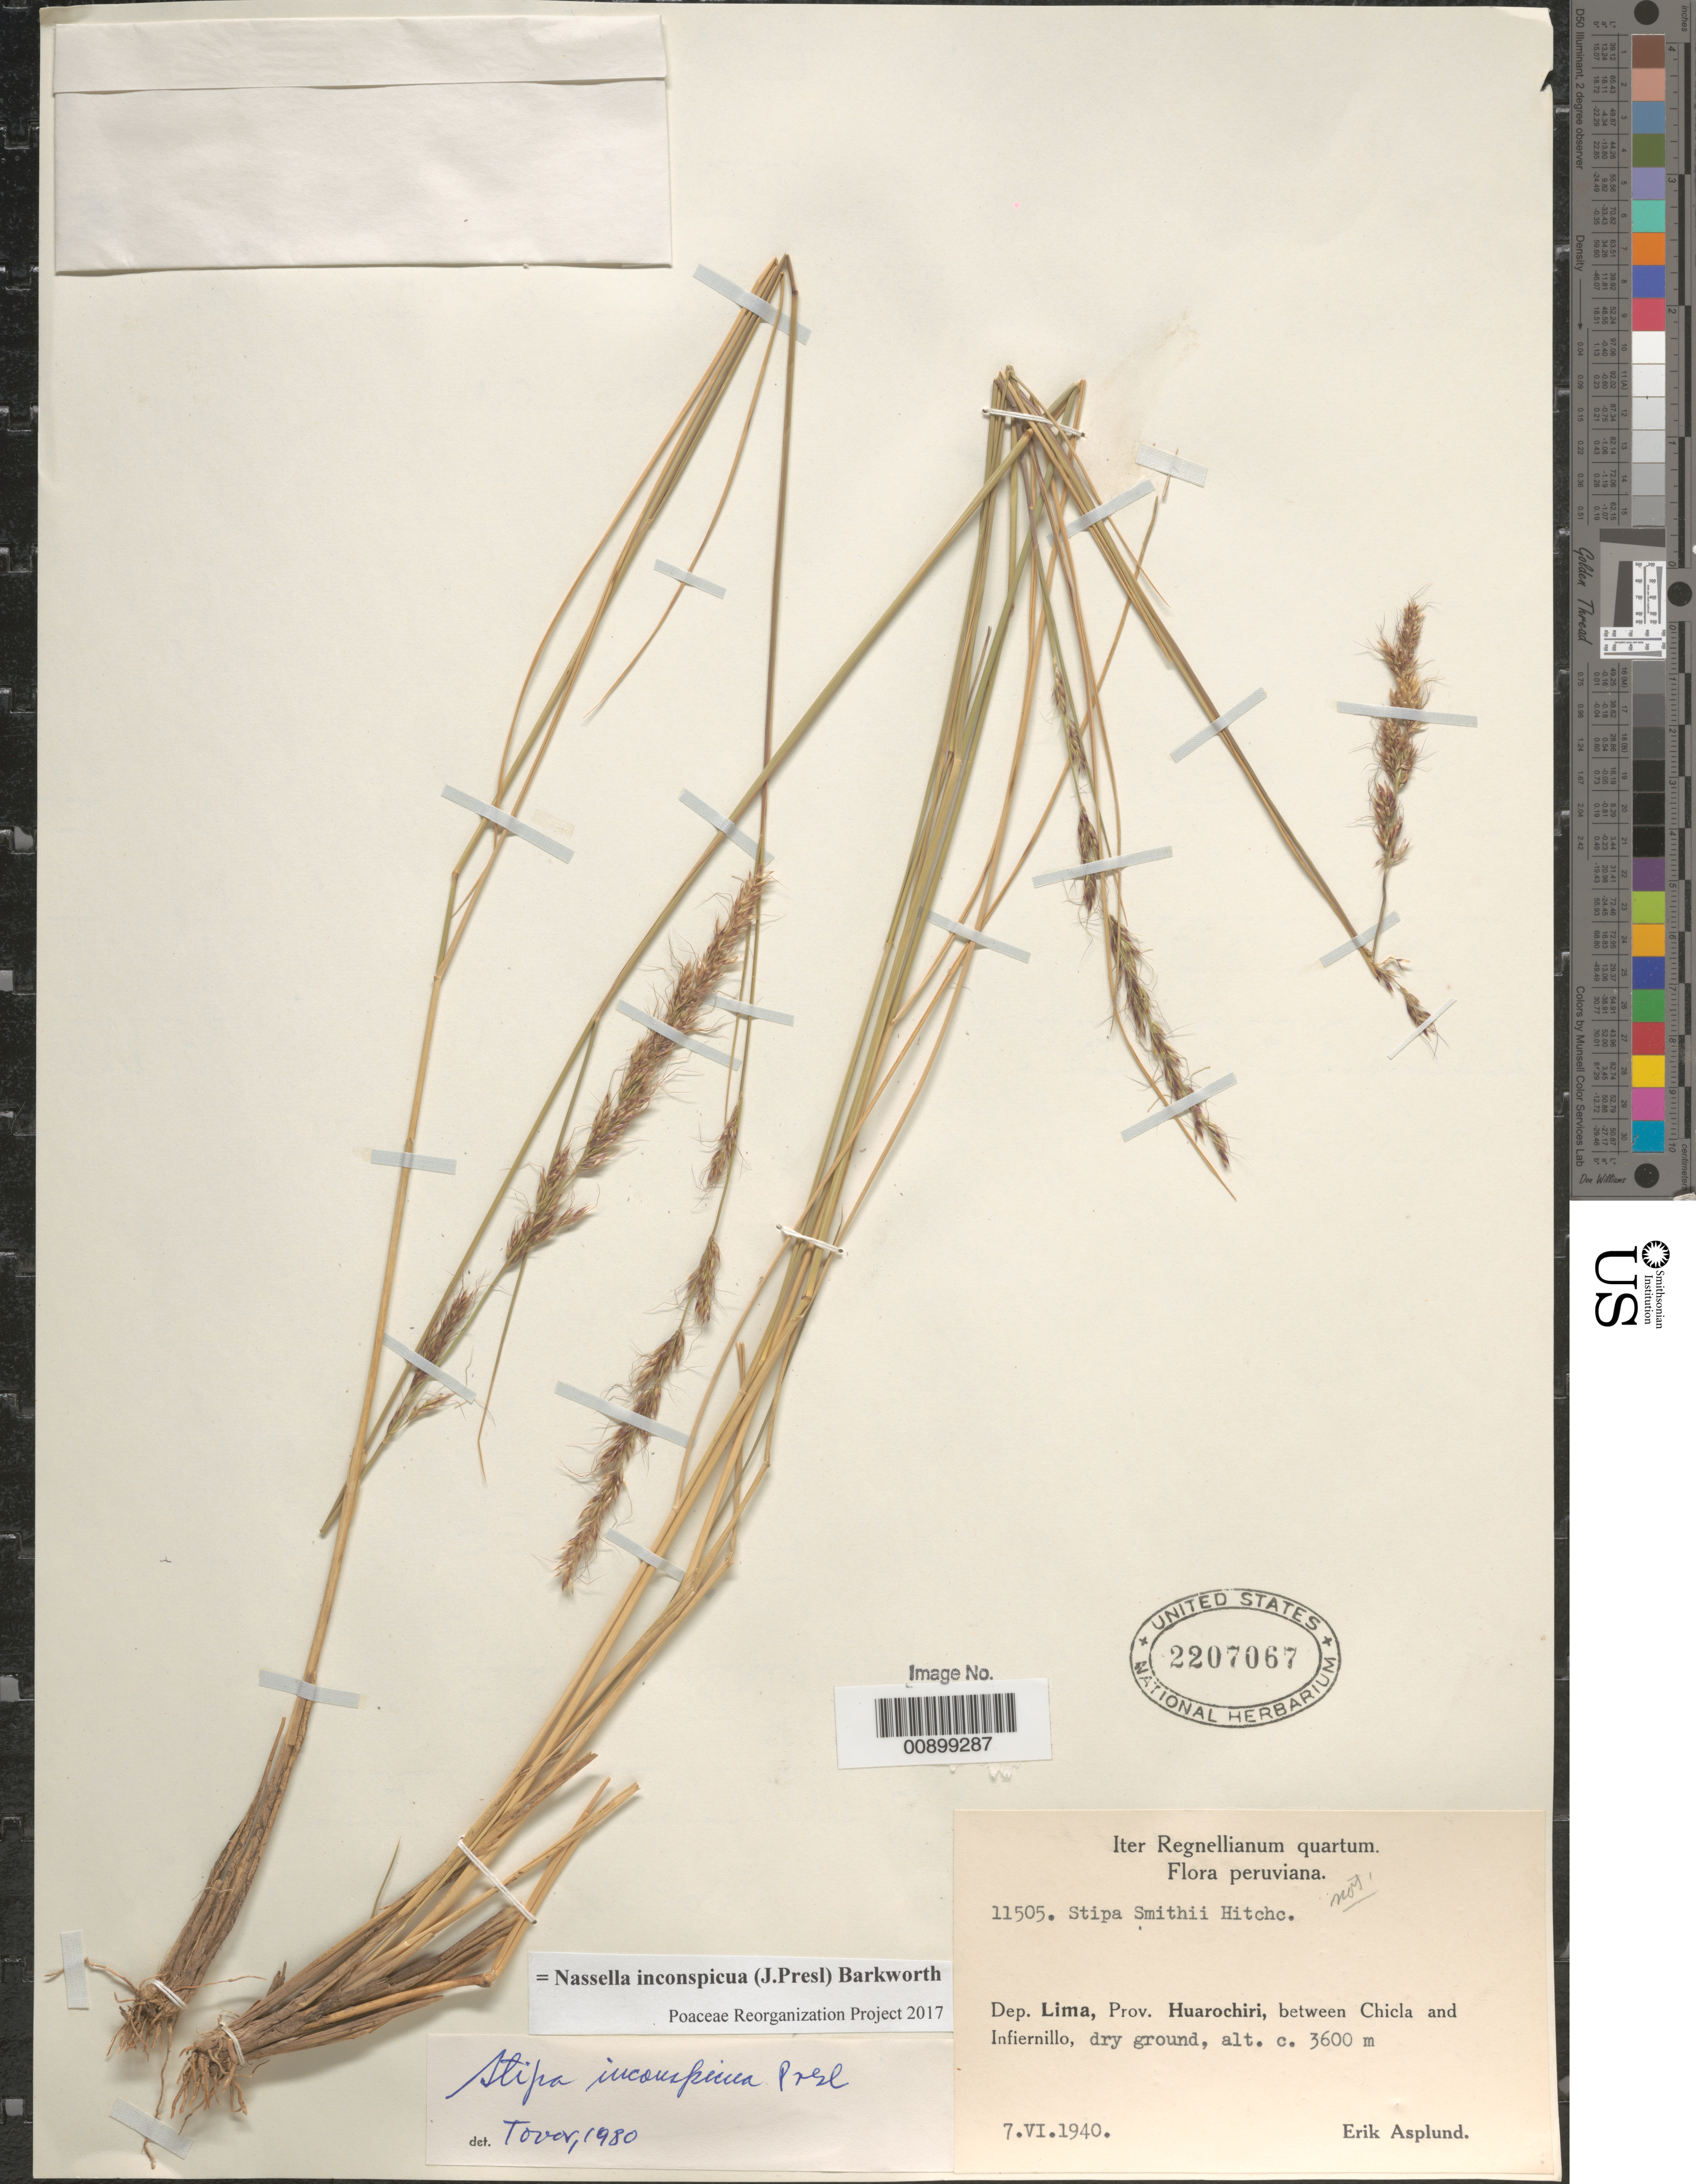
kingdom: Plantae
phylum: Tracheophyta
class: Liliopsida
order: Poales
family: Poaceae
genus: Nassella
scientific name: Nassella inconspicua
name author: (J. Presl) Barkworth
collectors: E. Asplund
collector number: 11505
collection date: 1940-06-07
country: Peru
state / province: Lima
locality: Peruviana. Dep. Lima, Prov. Huarochiri, between Chicla and Infiernillo.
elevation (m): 3600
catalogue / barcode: US 2207067